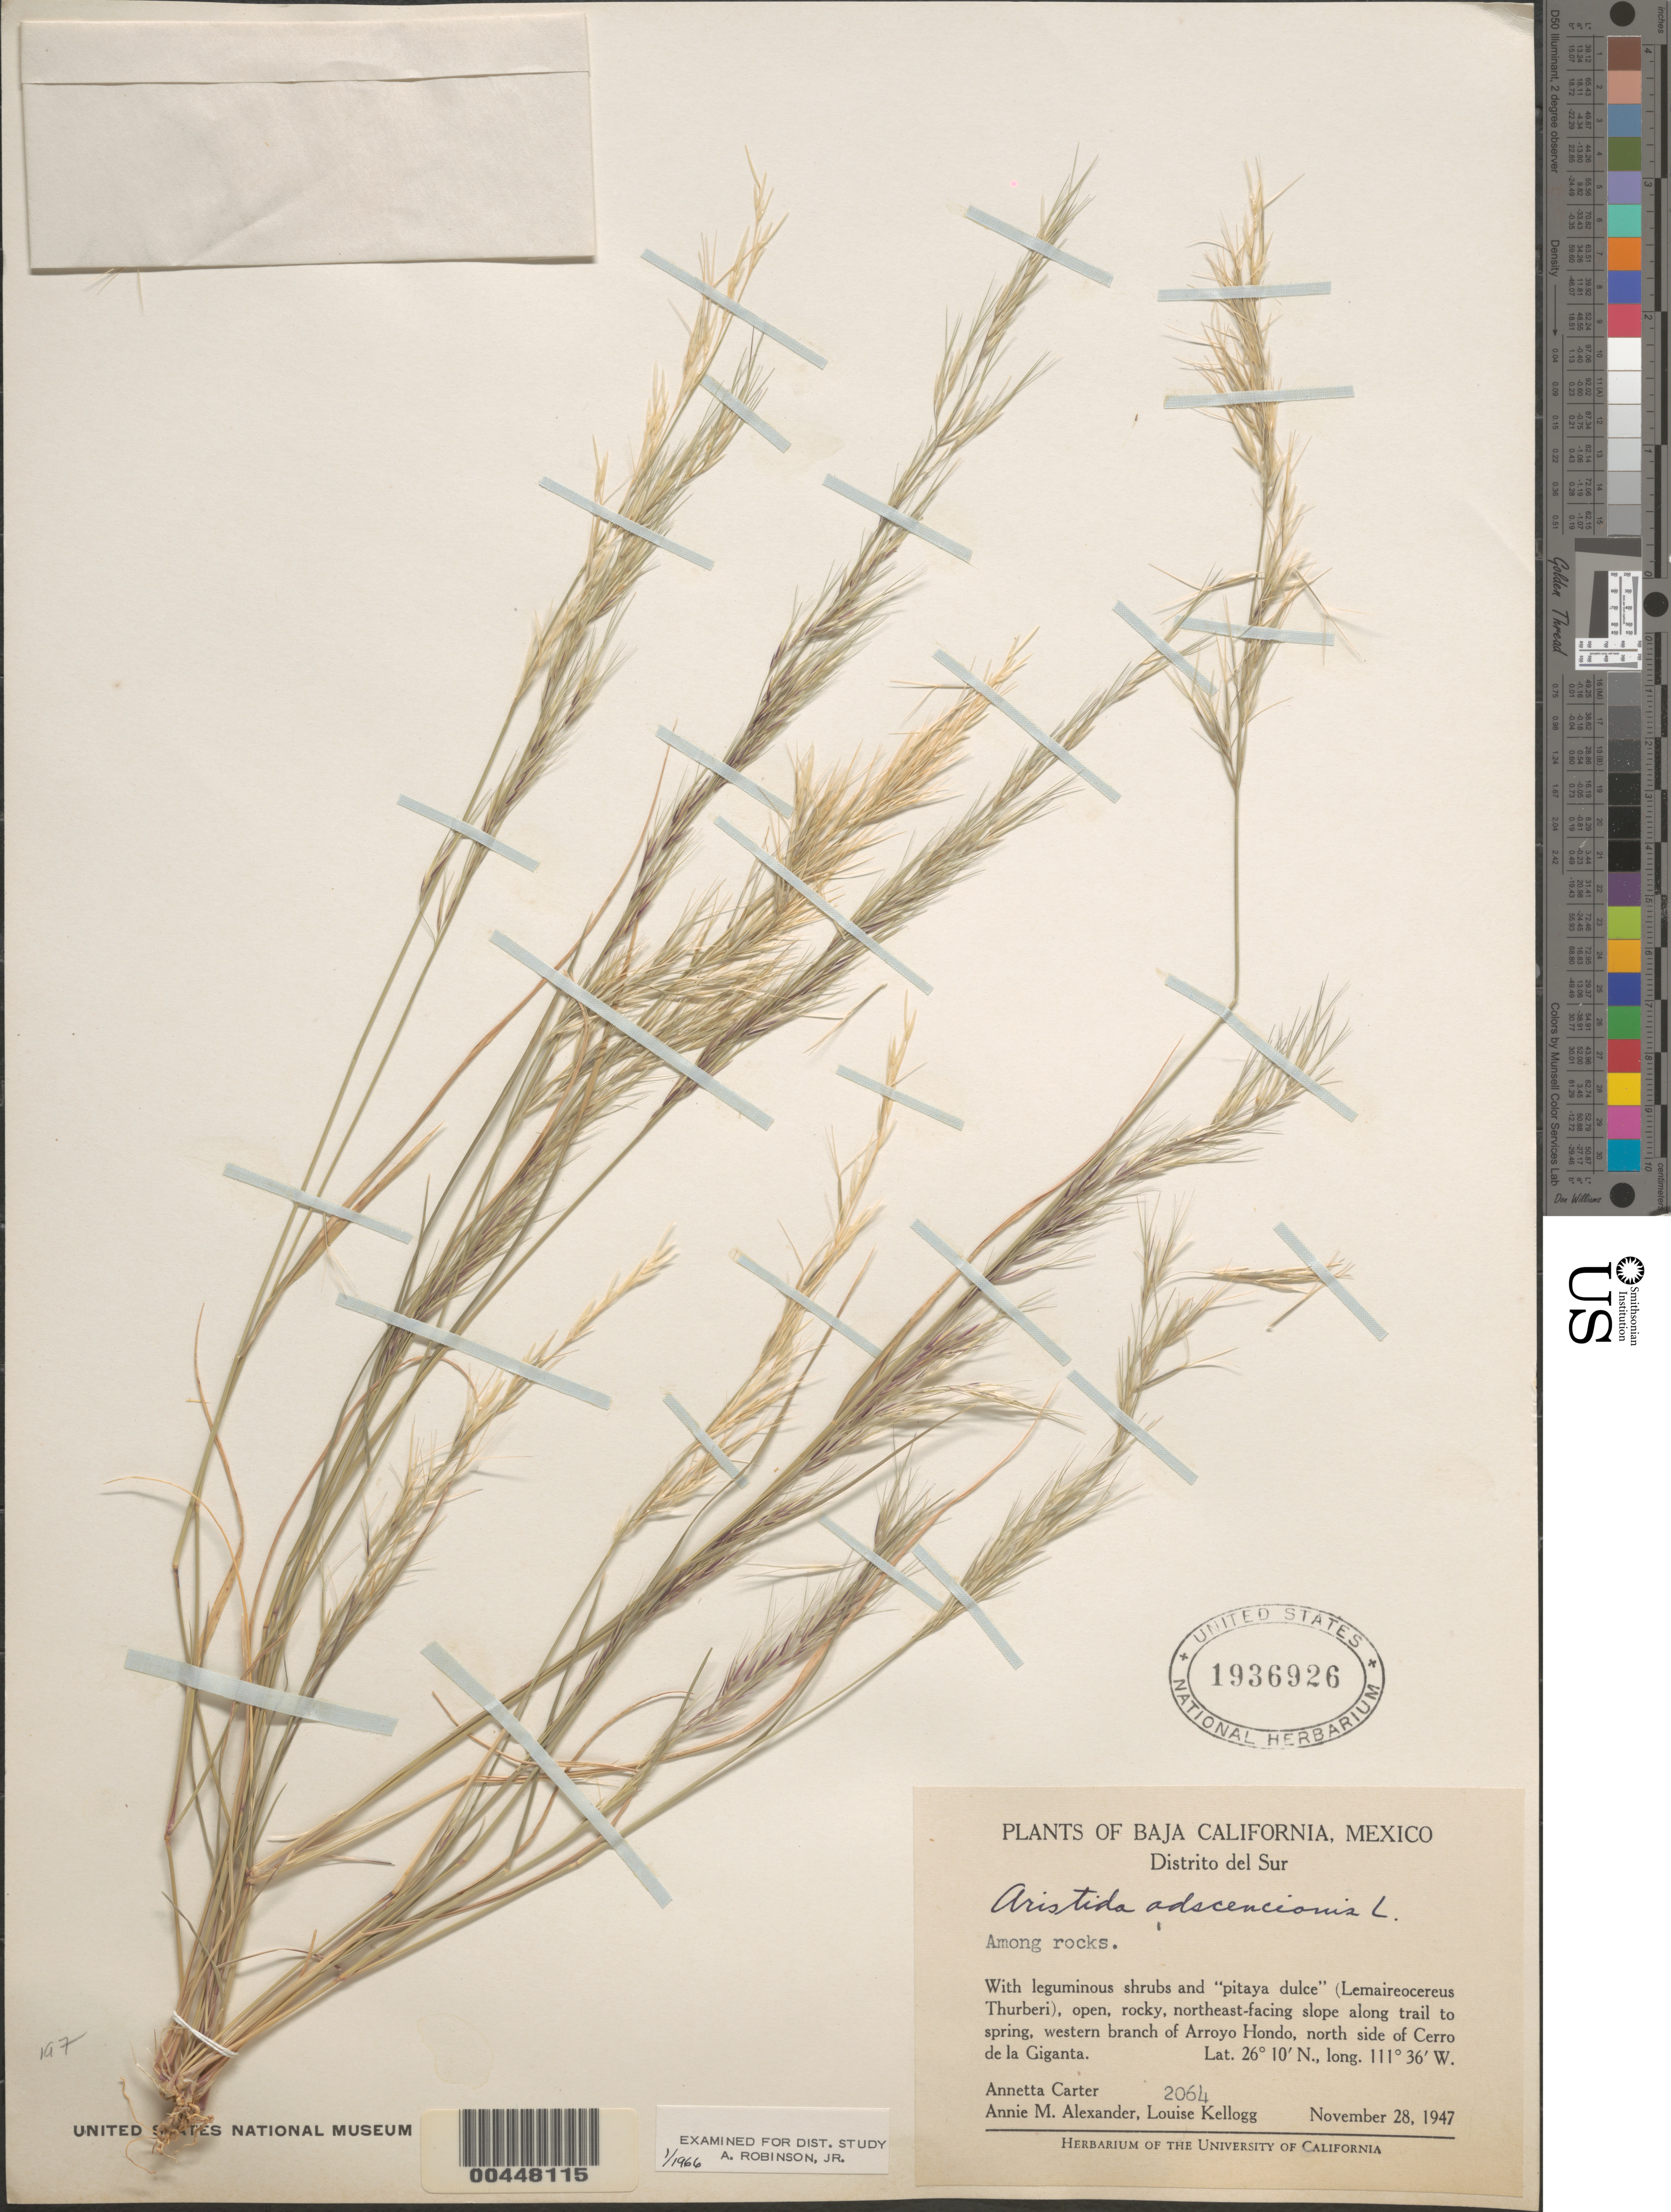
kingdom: Plantae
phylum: Tracheophyta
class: Liliopsida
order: Poales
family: Poaceae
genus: Aristida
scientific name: Aristida adscensionis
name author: L.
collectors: A. M. Carter, A. M. Alexander & L. Kellogg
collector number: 2064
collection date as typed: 28 Nov 1947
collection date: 1947-11-28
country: Mexico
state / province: Baja California Sur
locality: Western branch of Arroyo Hondo, N side of Cerro de la Giganta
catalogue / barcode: US 1936926